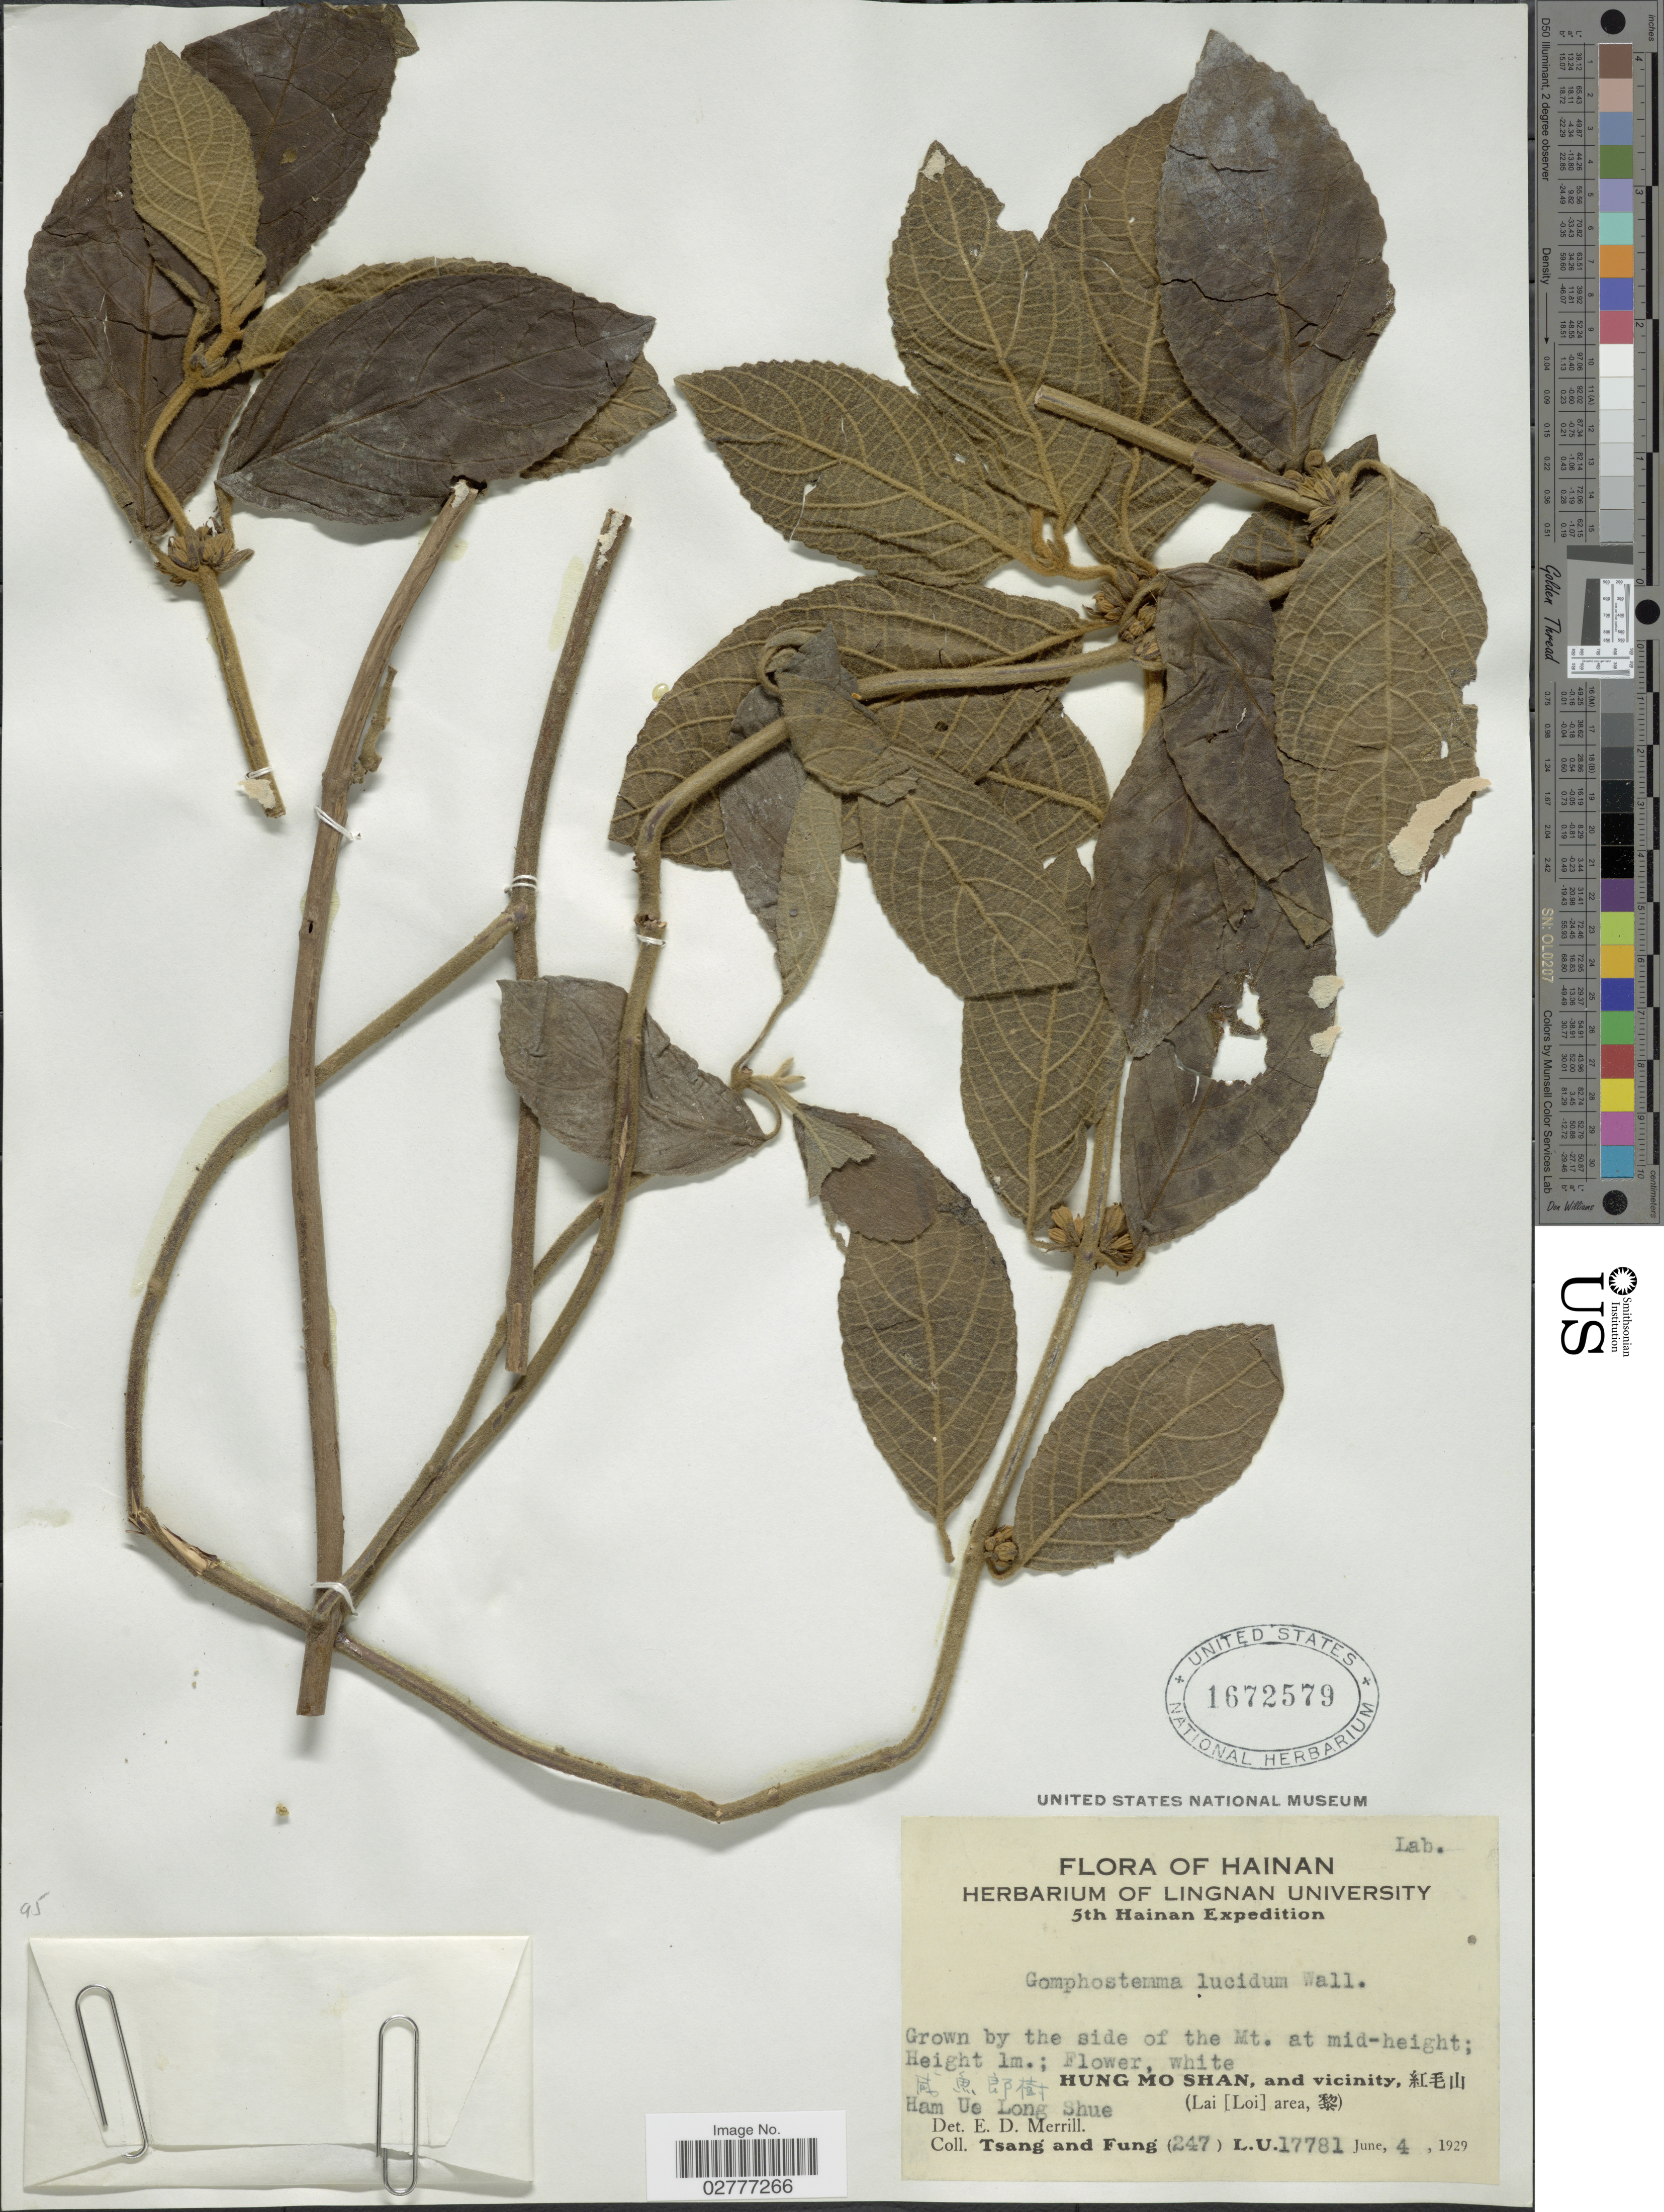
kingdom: Plantae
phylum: Tracheophyta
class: Magnoliopsida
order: Lamiales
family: Lamiaceae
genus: Gomphostemma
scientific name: Gomphostemma lucidum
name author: Wall. ex Benth.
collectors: -. T'sang & Fung, --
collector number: (247)L.U.17781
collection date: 1929-06-04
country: China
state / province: Hainan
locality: Hung Mo Shan,and vicinity X, (Lai [Loi] area X). Ham Ue Long Shue.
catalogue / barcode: US 1672579